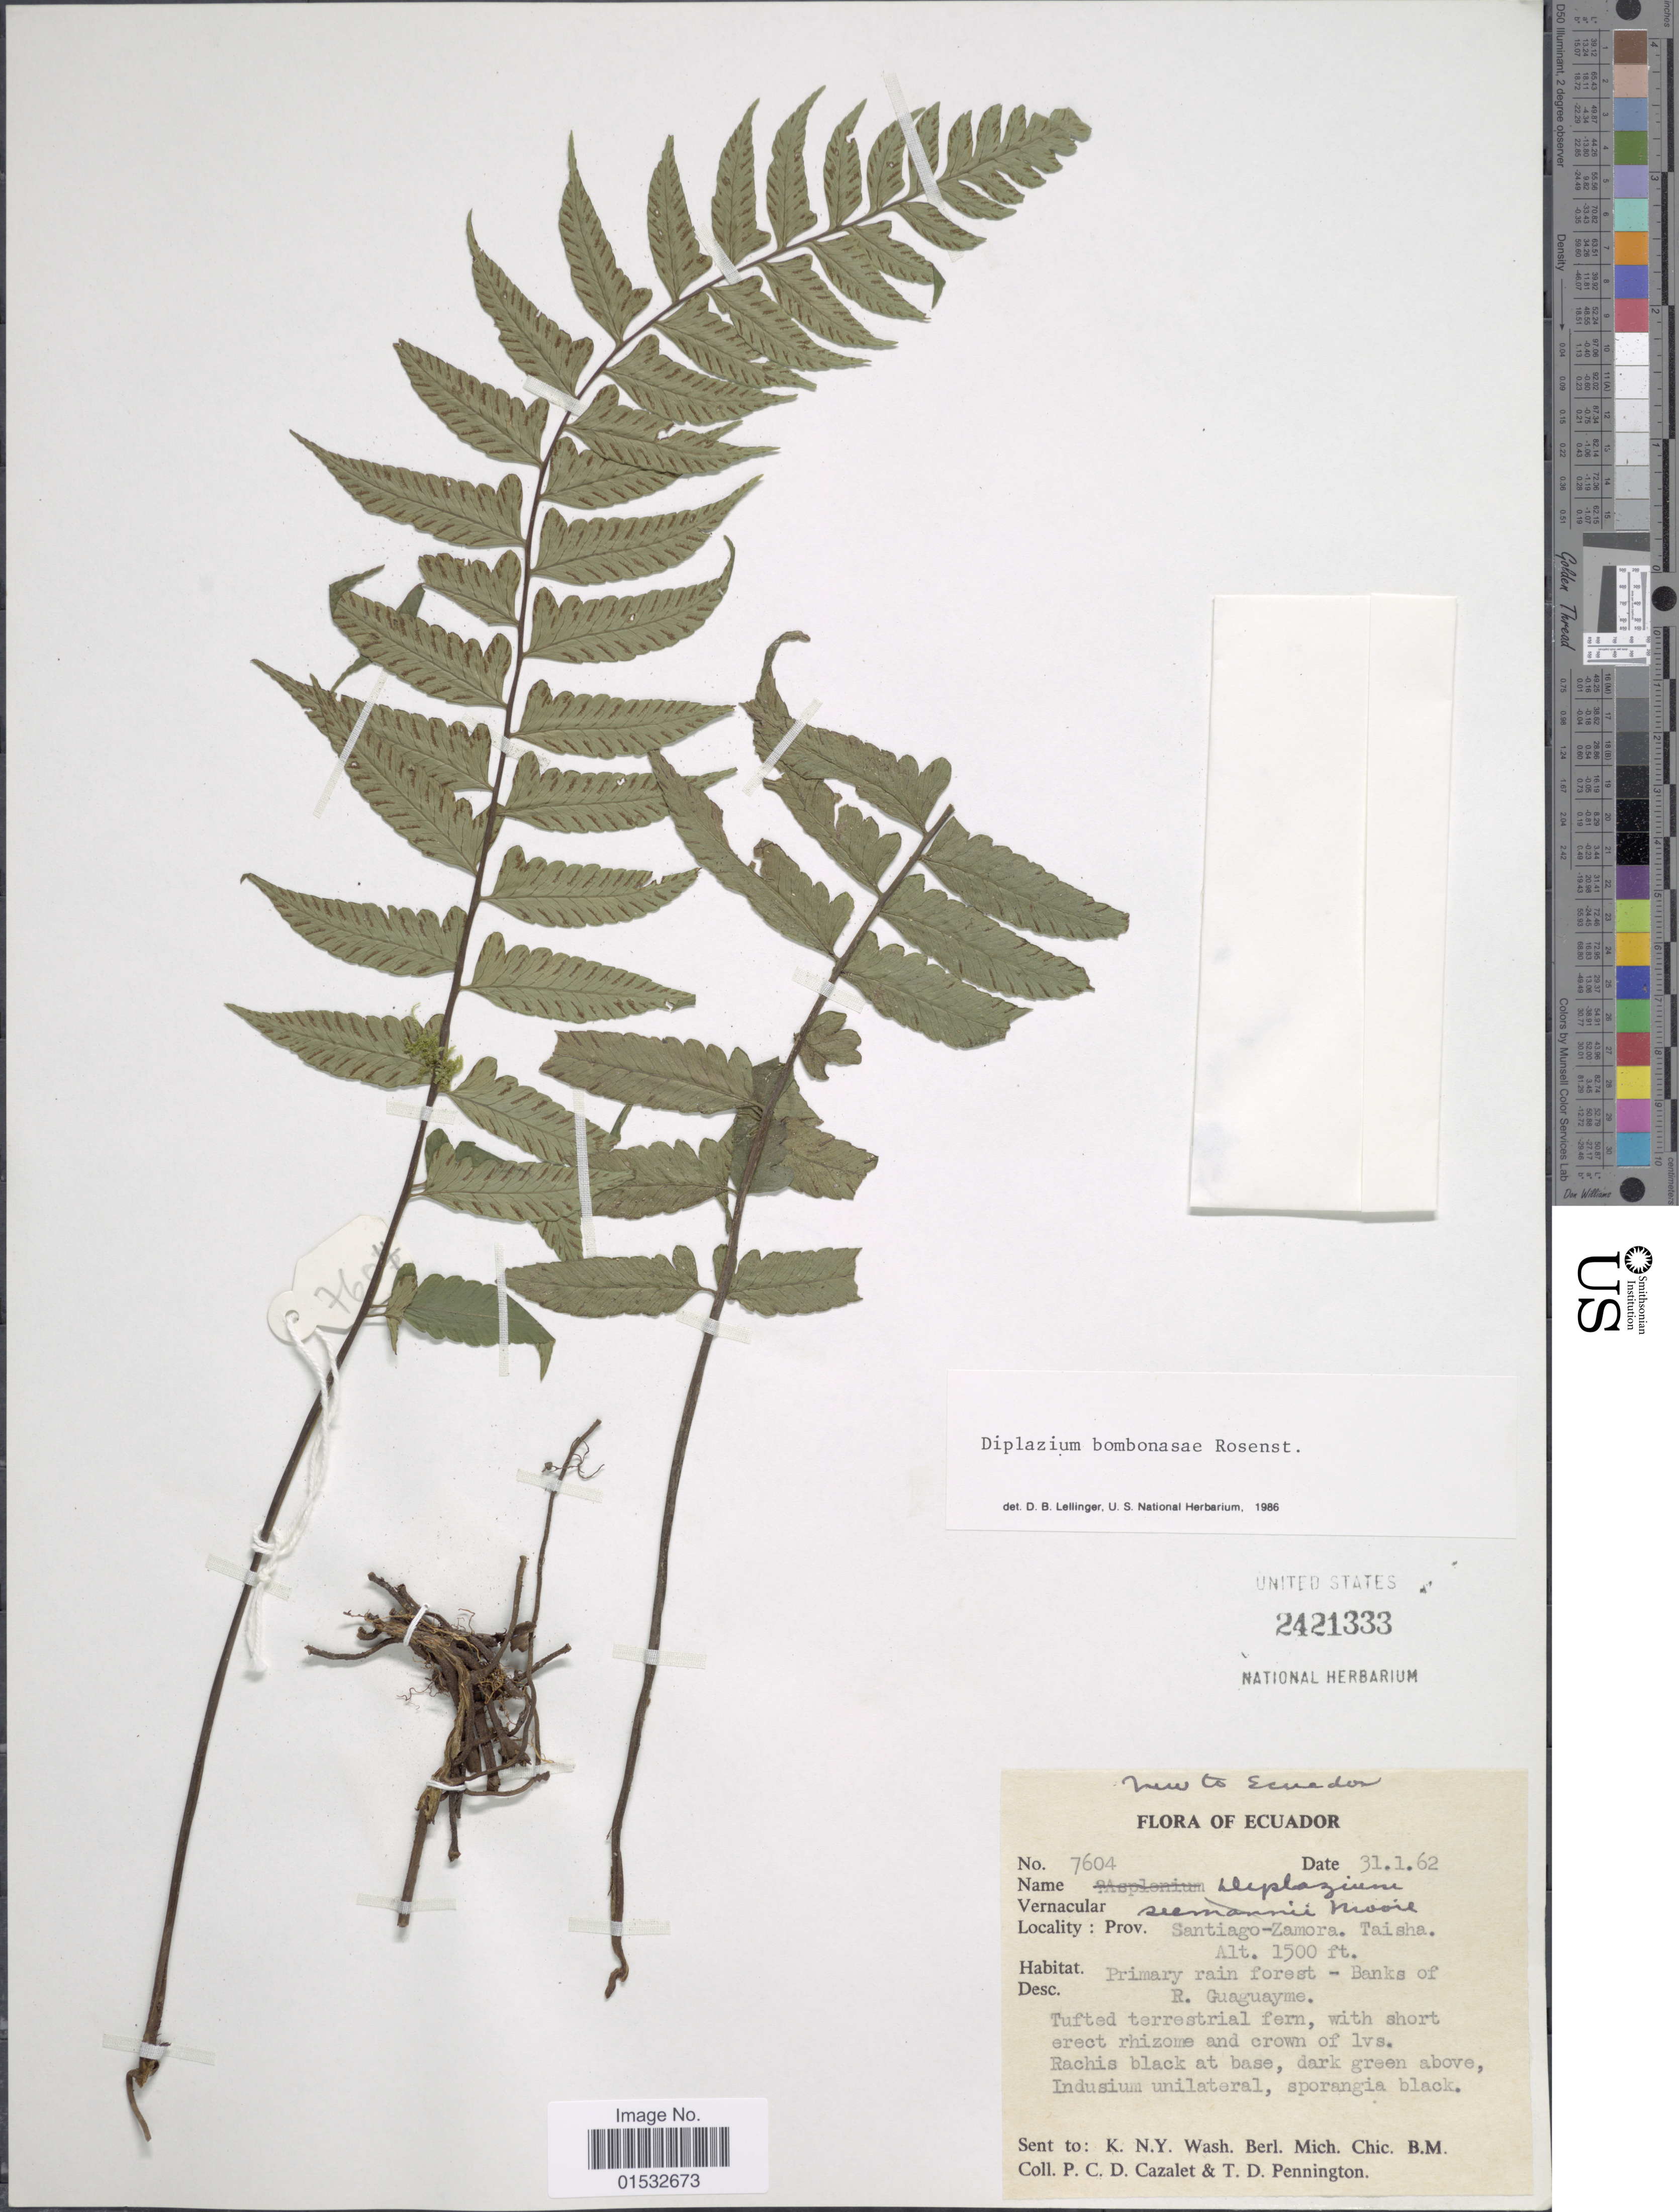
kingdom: Plantae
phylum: Tracheophyta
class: Polypodiopsida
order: Polypodiales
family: Athyriaceae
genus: Diplazium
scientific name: Diplazium bombonasae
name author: Rosenst.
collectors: P. C. D. Cazalet & T. D. Pennington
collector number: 7604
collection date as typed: Transcribed d/m/y: 31/1/62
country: Ecuador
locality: Prov. Santiago-Zamora. Taisha. Primary rain forest-Banks R. Guaguayme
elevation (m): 457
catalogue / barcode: US 2421333